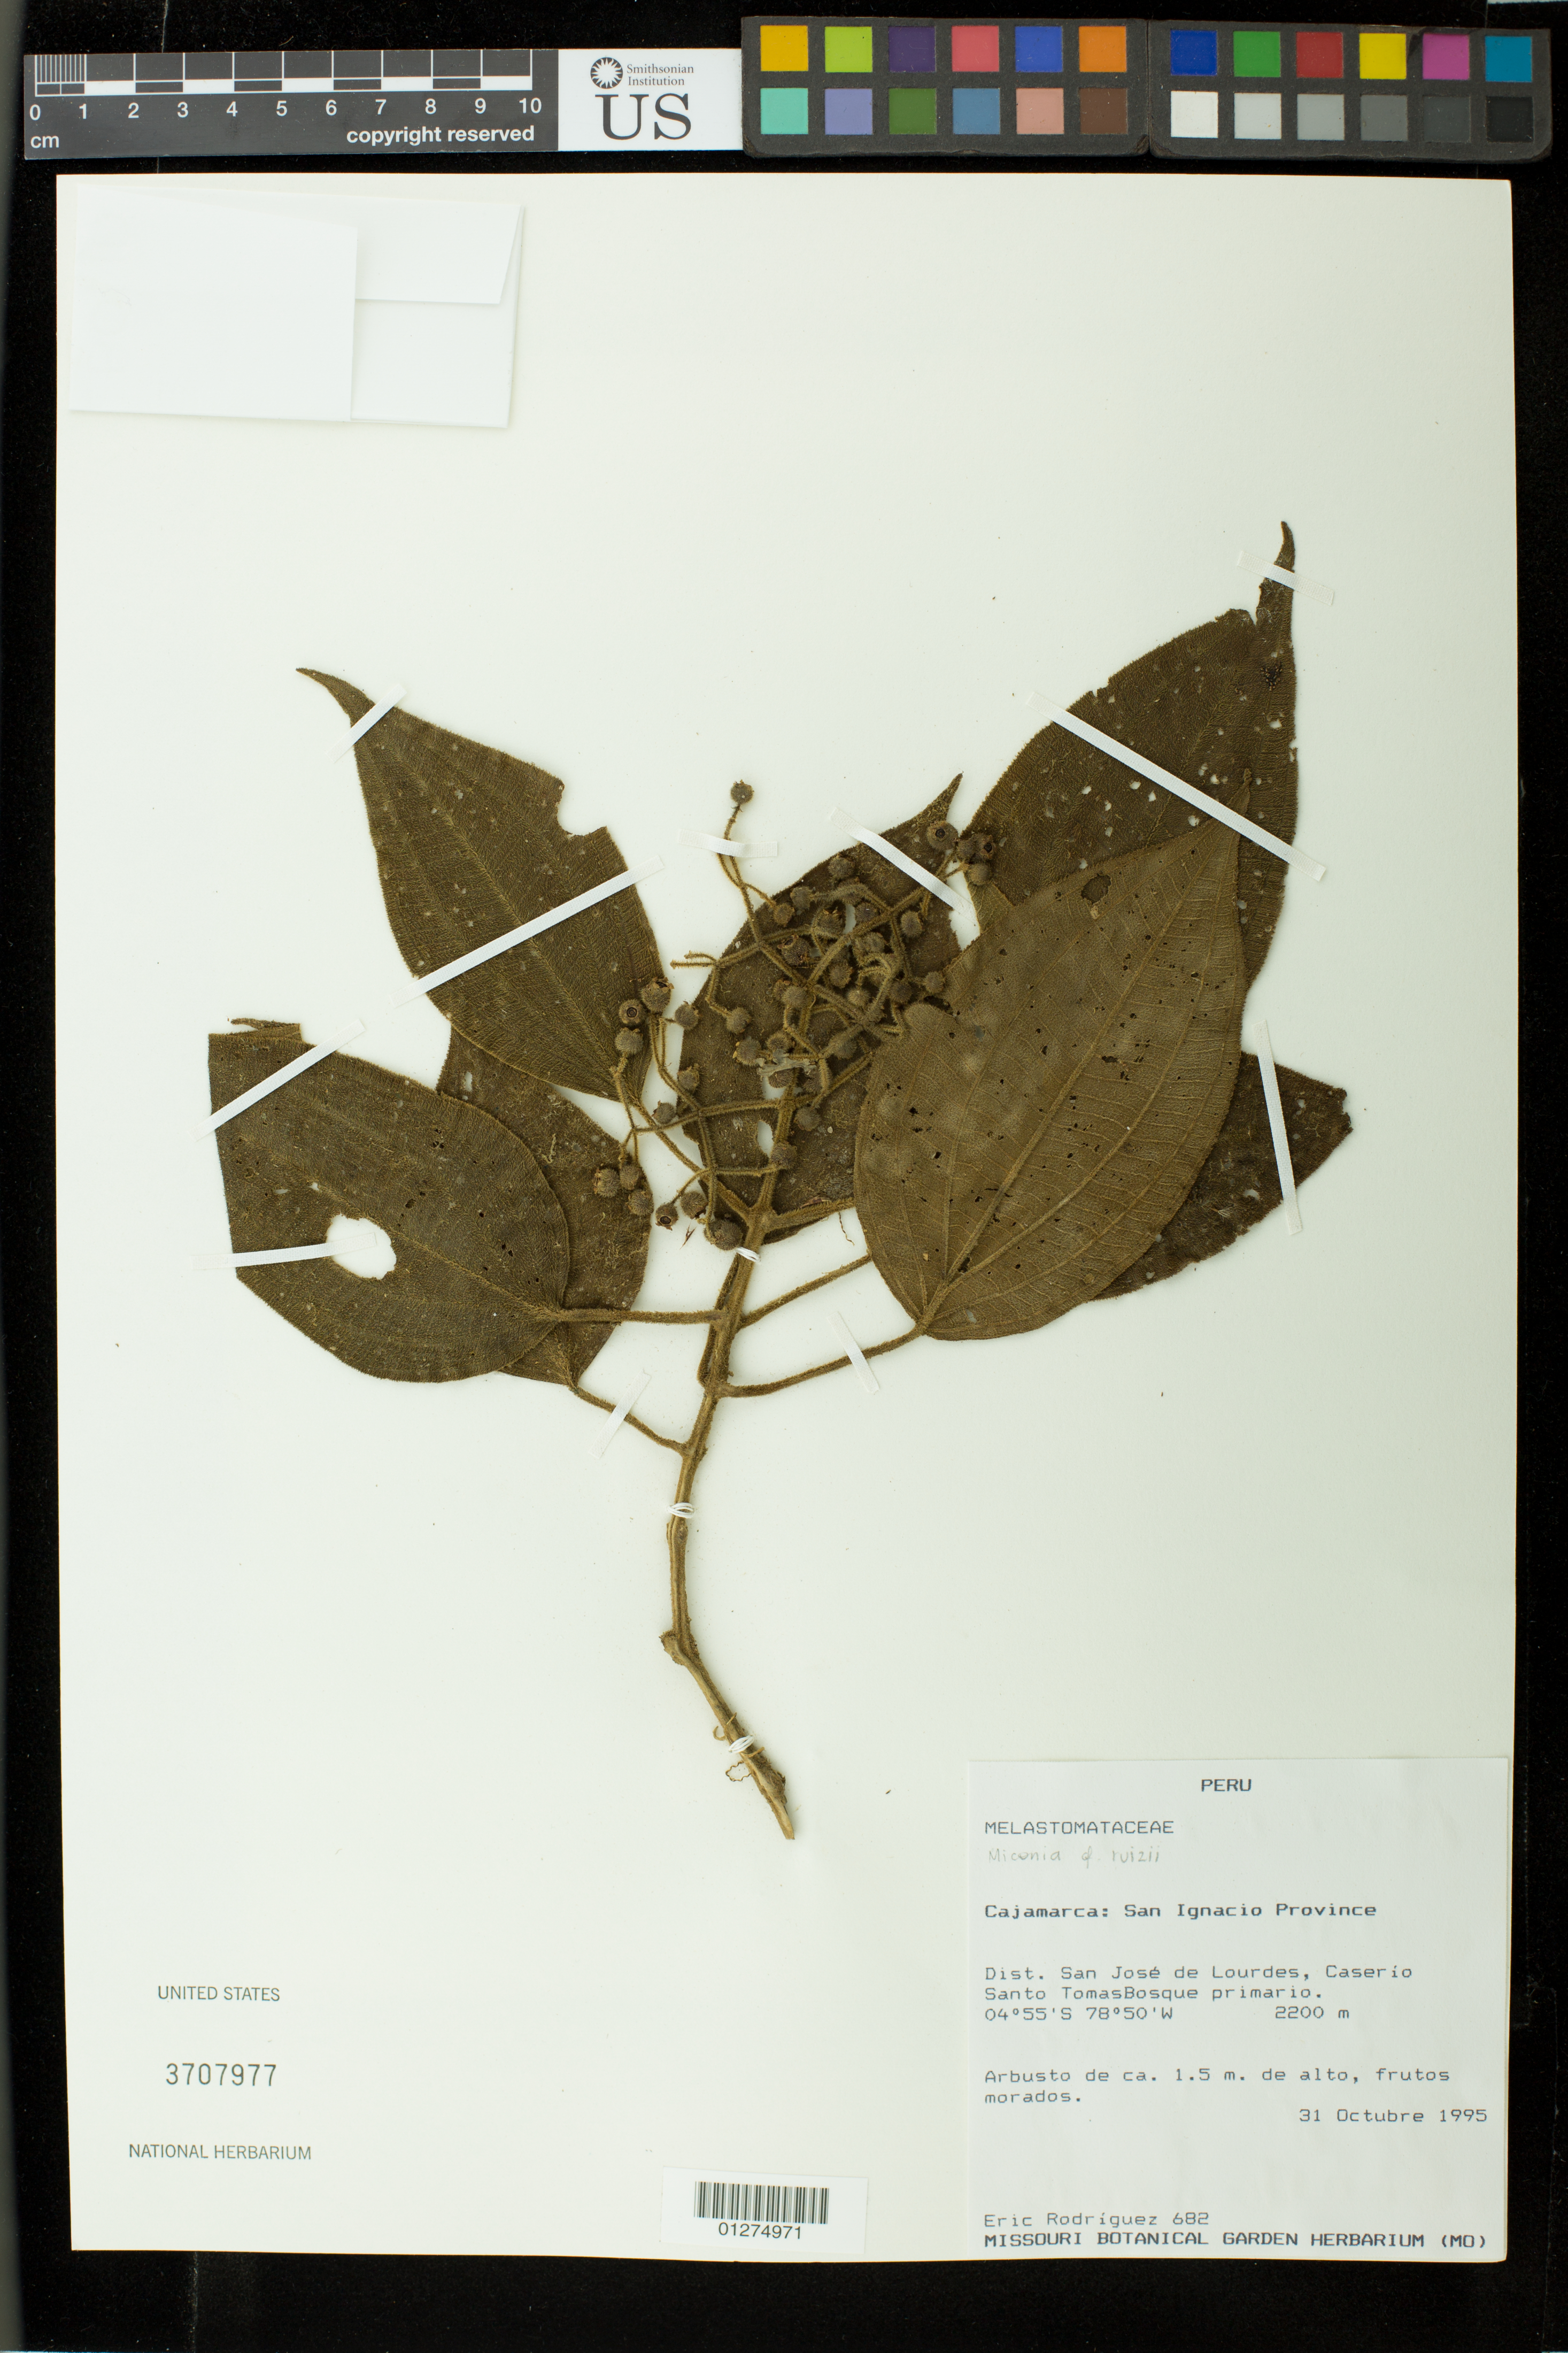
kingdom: Plantae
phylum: Tracheophyta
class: Magnoliopsida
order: Myrtales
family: Melastomataceae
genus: Miconia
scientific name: Miconia ruizii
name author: Naudin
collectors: E. Rodriguez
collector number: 682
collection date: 1995-10-31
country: Peru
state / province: Cajamarca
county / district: San Ignacio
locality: Dist. San Jose de Lourdes, Caserio Santo Tomas.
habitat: bosque primario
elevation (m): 2200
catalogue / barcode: US 3707977